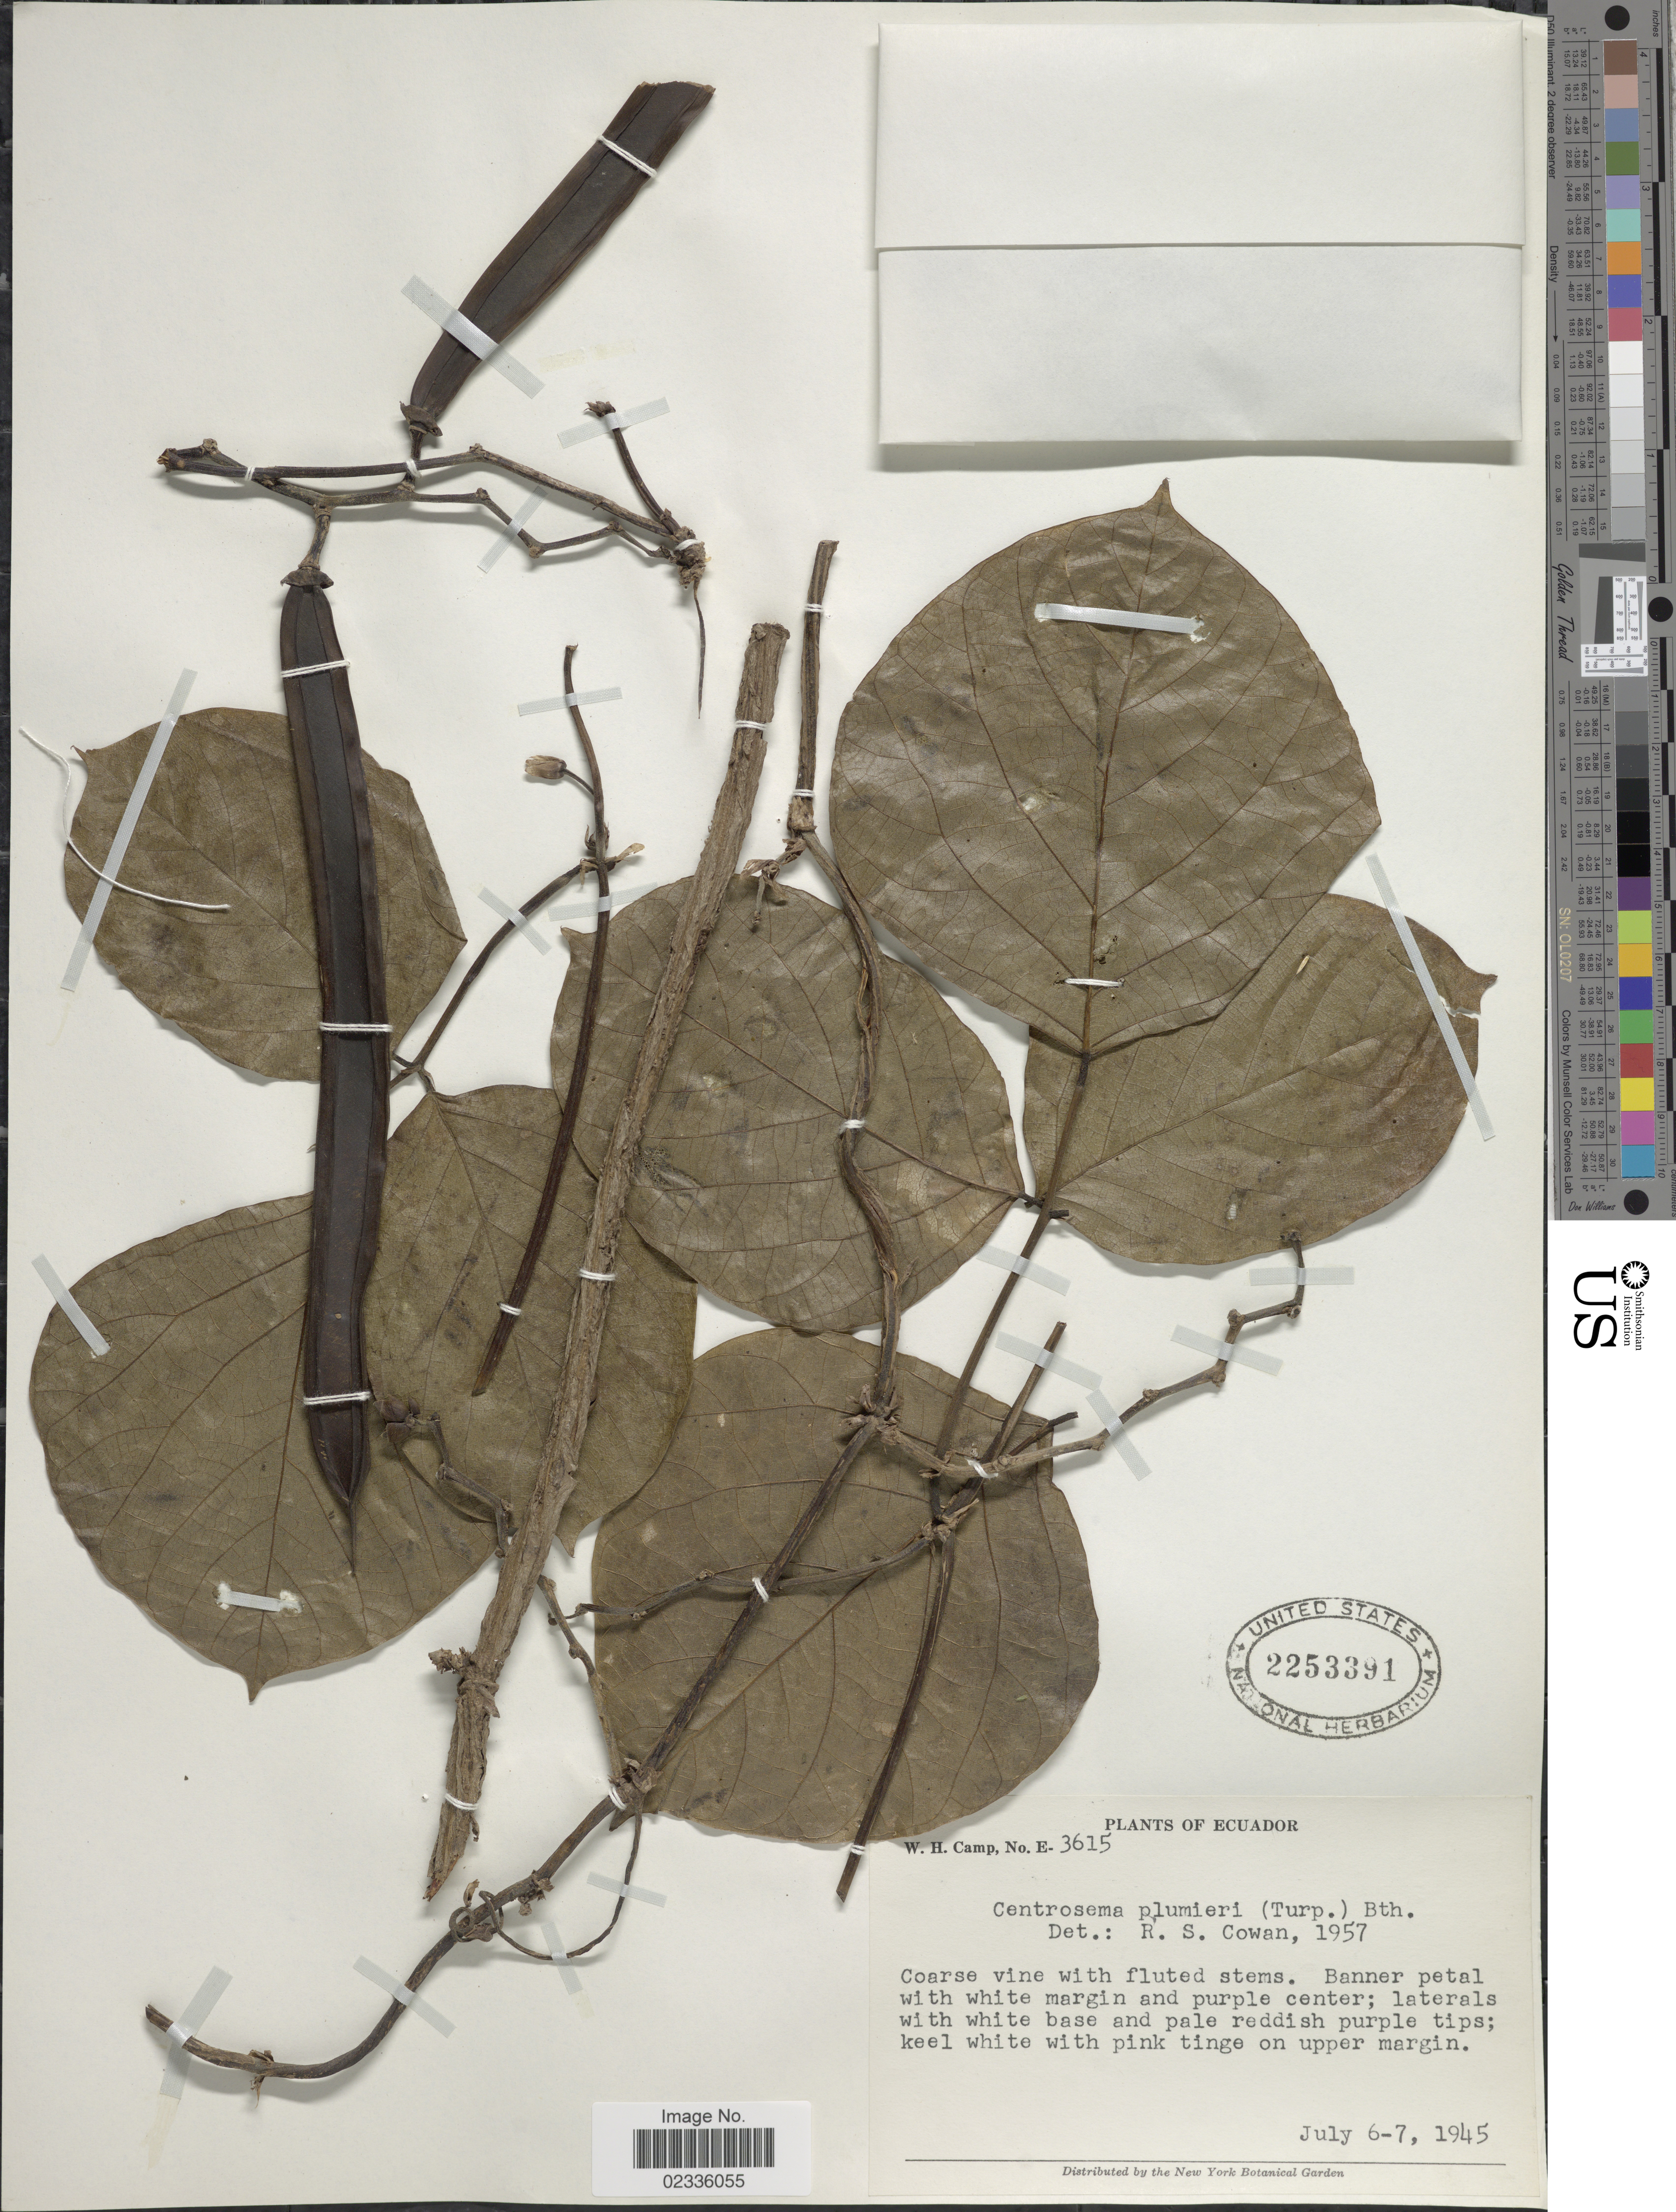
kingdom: Plantae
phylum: Tracheophyta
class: Magnoliopsida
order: Fabales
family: Fabaceae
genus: Centrosema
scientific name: Centrosema plumieri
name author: (Turpin ex Pers.) Benth.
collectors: W. H. Camp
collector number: E-3615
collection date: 1945-07-06/1945-07-07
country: Ecuador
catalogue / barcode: US 2253391